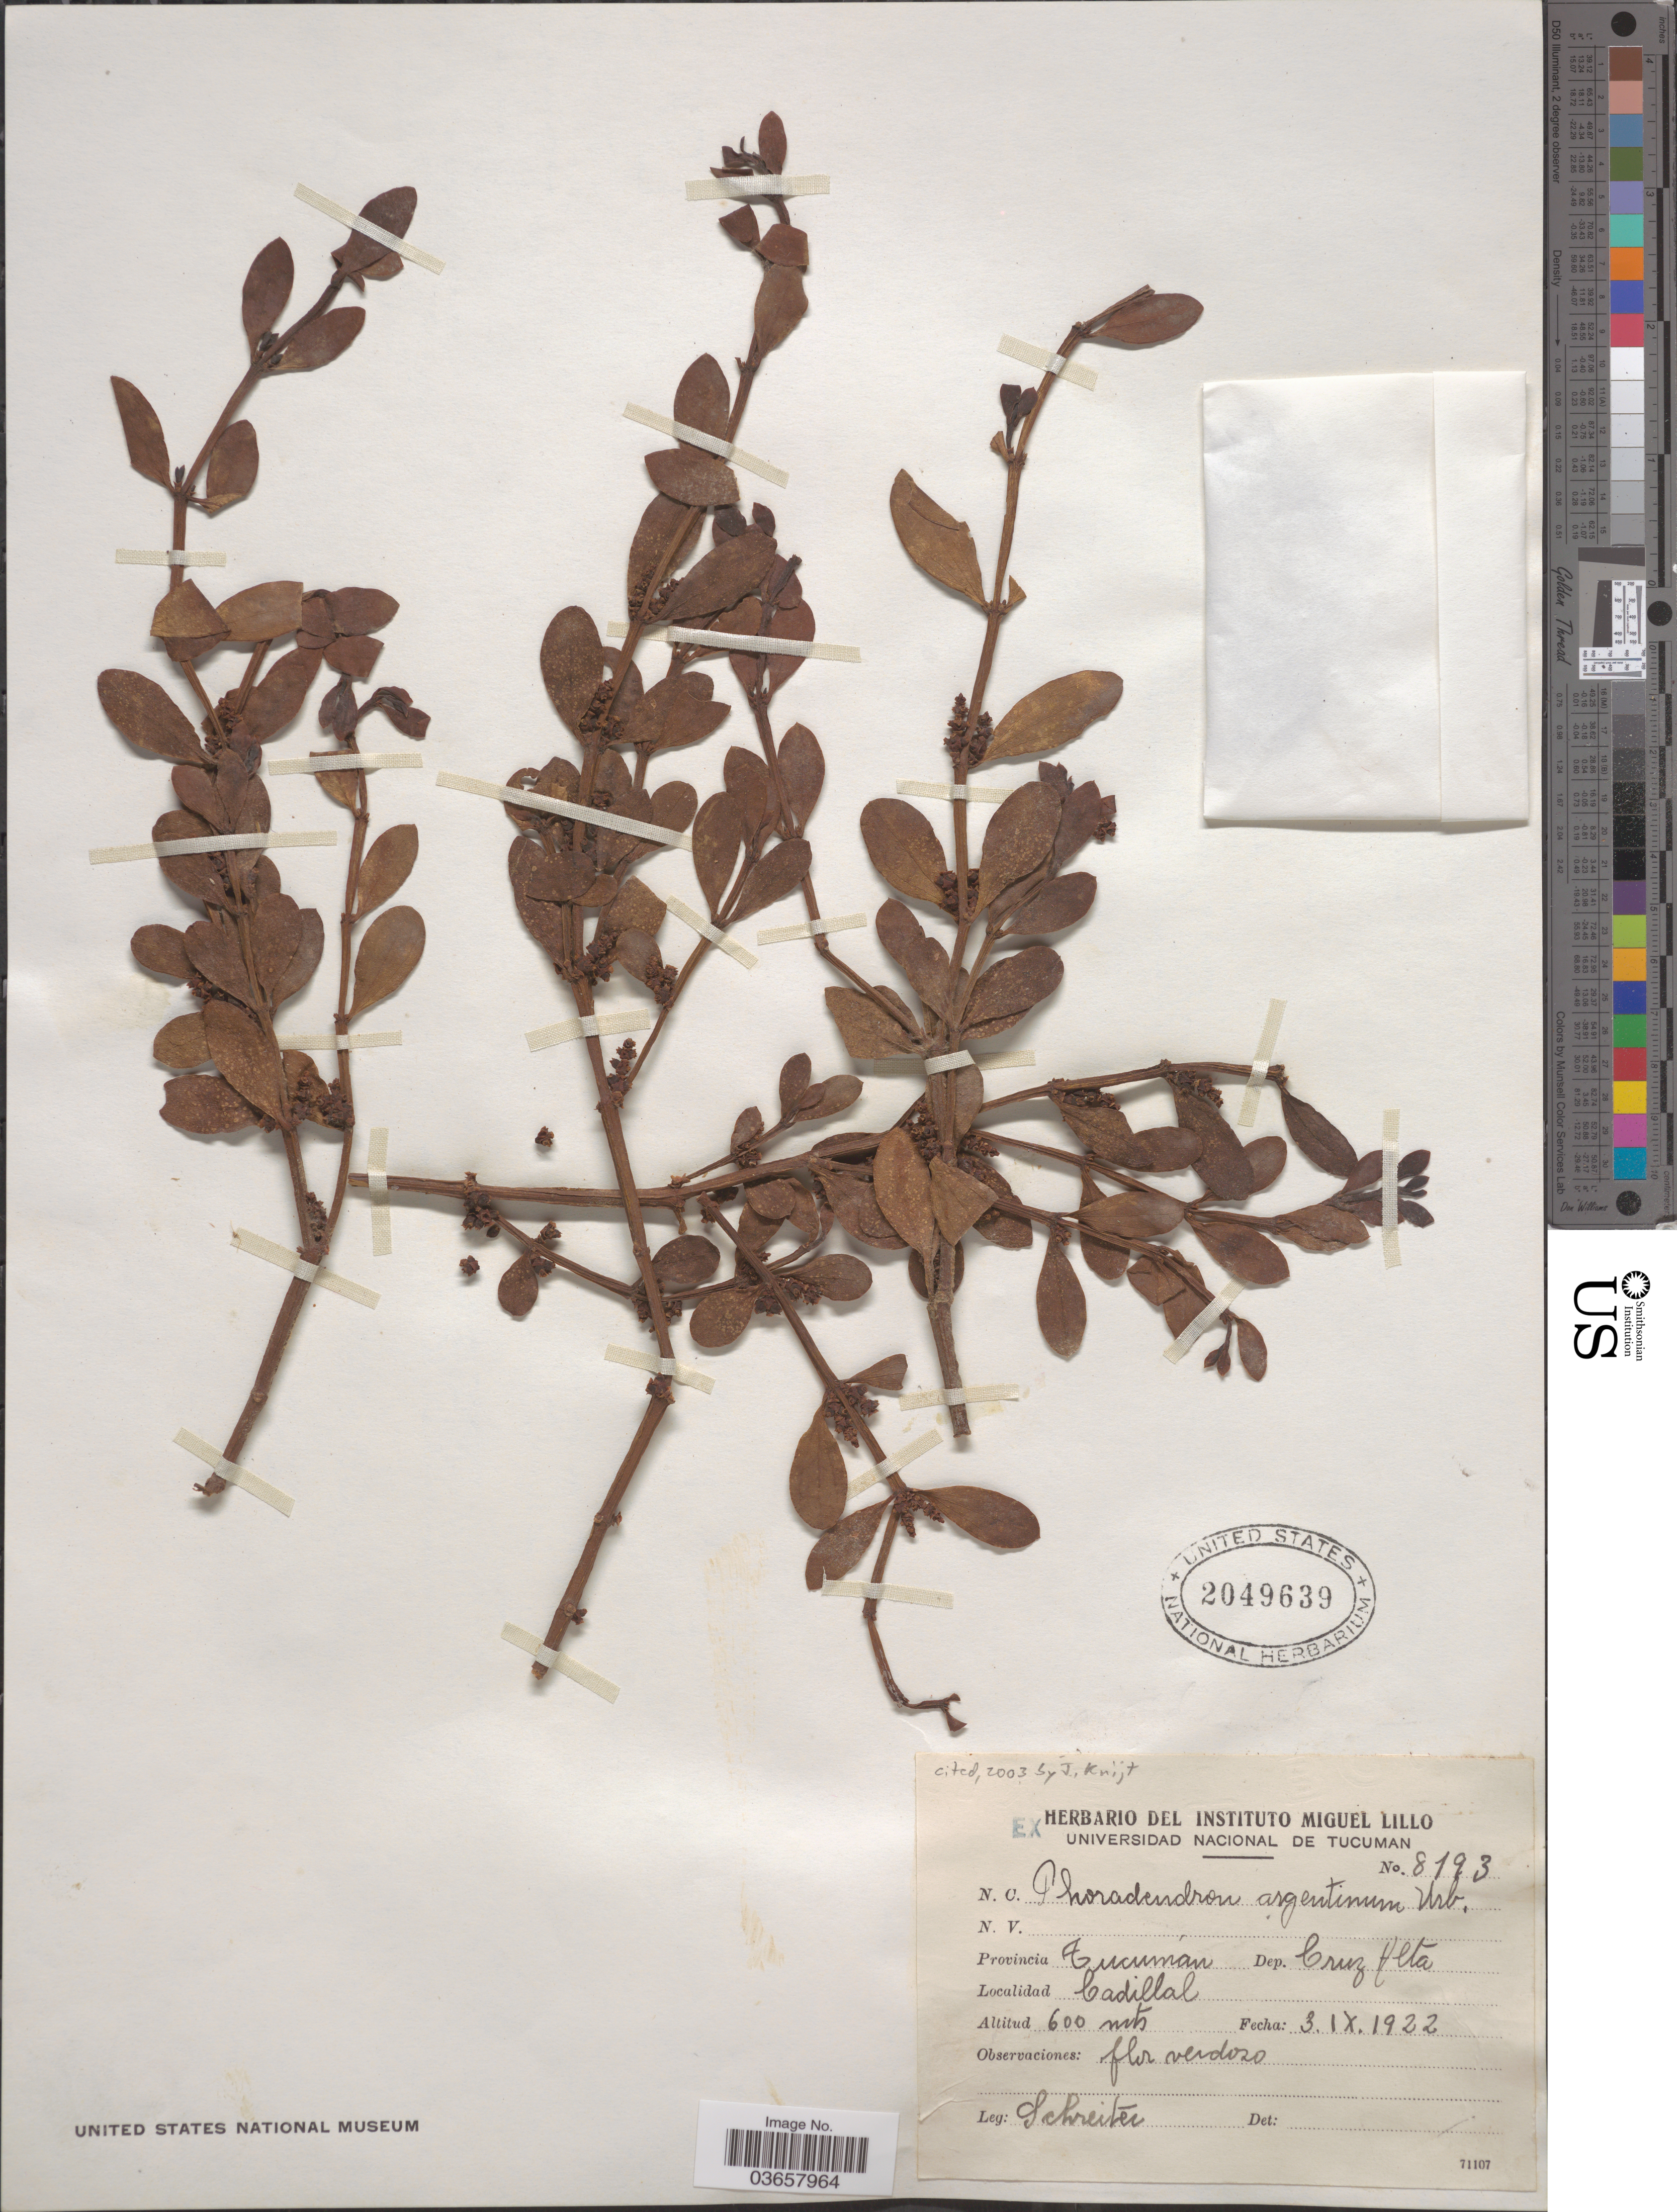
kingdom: Plantae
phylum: Tracheophyta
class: Magnoliopsida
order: Santalales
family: Viscaceae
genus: Phoradendron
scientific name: Phoradendron argentinum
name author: Urb.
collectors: -. Schreiter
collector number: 8193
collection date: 1922-09-03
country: Argentina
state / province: Tucuman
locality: Dep. Cruz Alta. Cadillal.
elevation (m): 600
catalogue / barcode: US 2049639